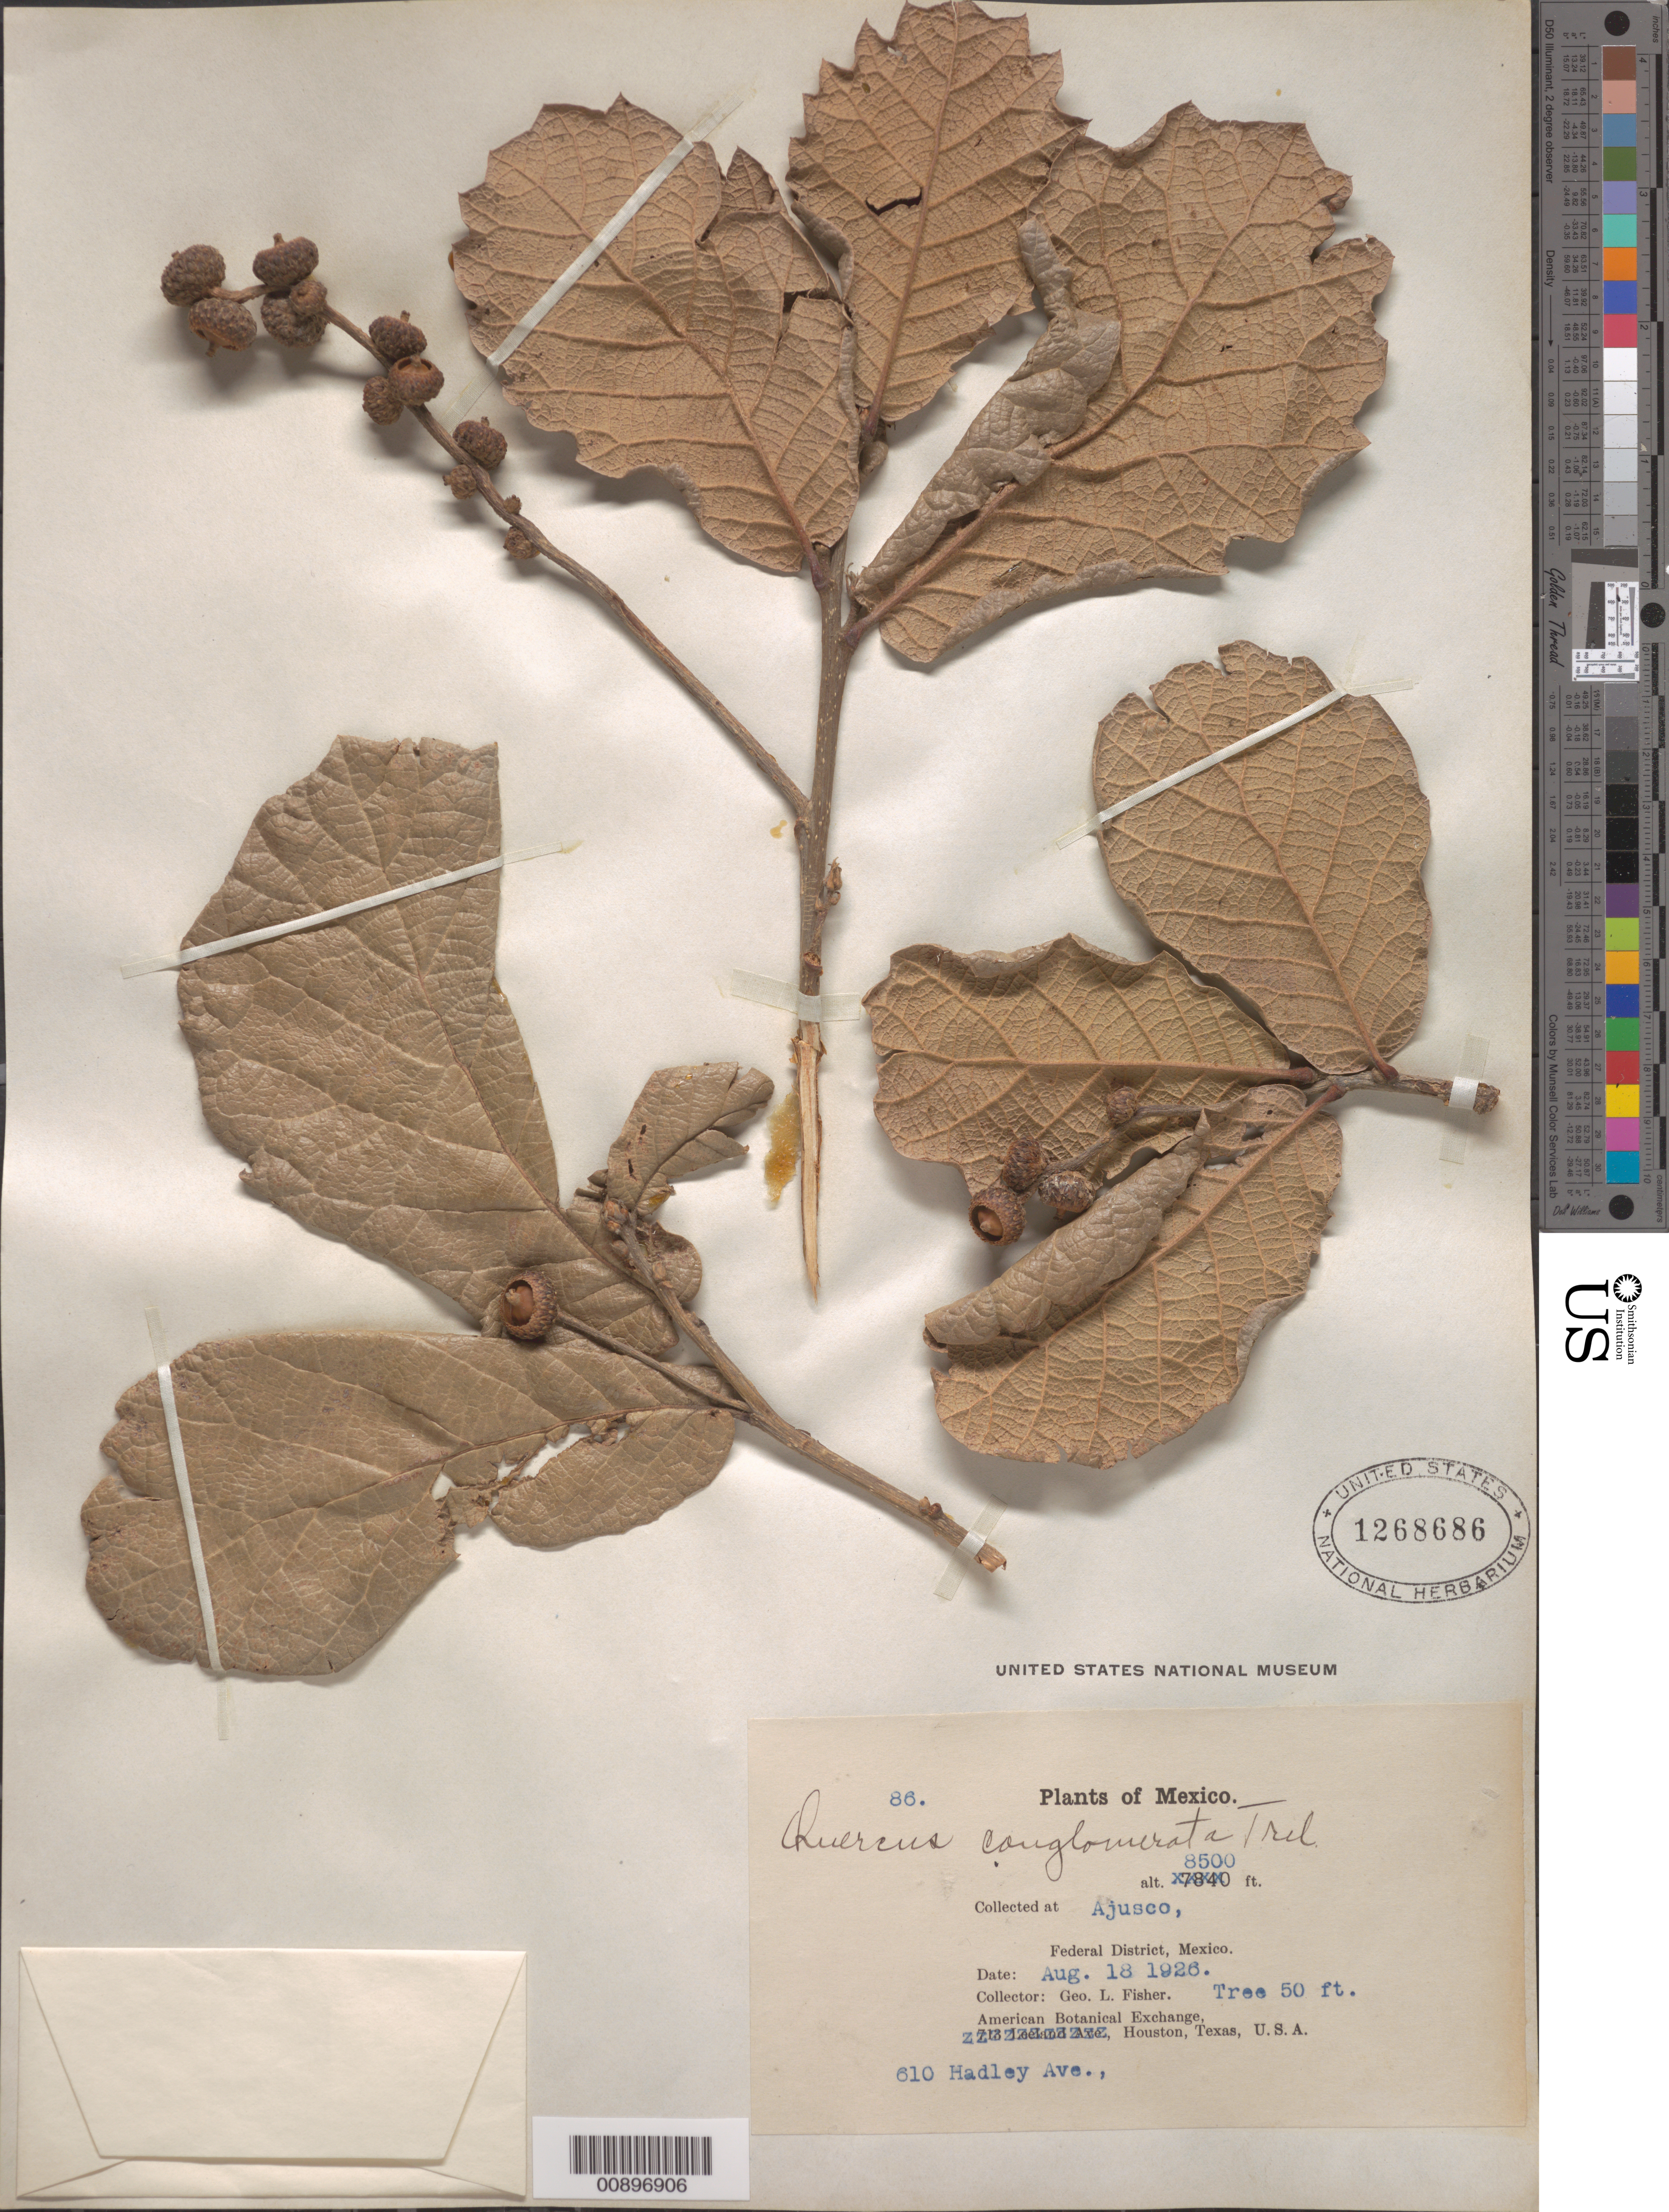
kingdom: Plantae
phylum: Tracheophyta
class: Magnoliopsida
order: Fagales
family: Fagaceae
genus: Quercus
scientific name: Quercus conglomerata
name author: Trel.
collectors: G. L. Fisher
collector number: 86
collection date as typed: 18 Aug 1926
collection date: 1926-08-18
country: Mexico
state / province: Distrito Federal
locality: Ajusco, Federal District, Mexico.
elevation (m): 2591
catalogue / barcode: US 1268686